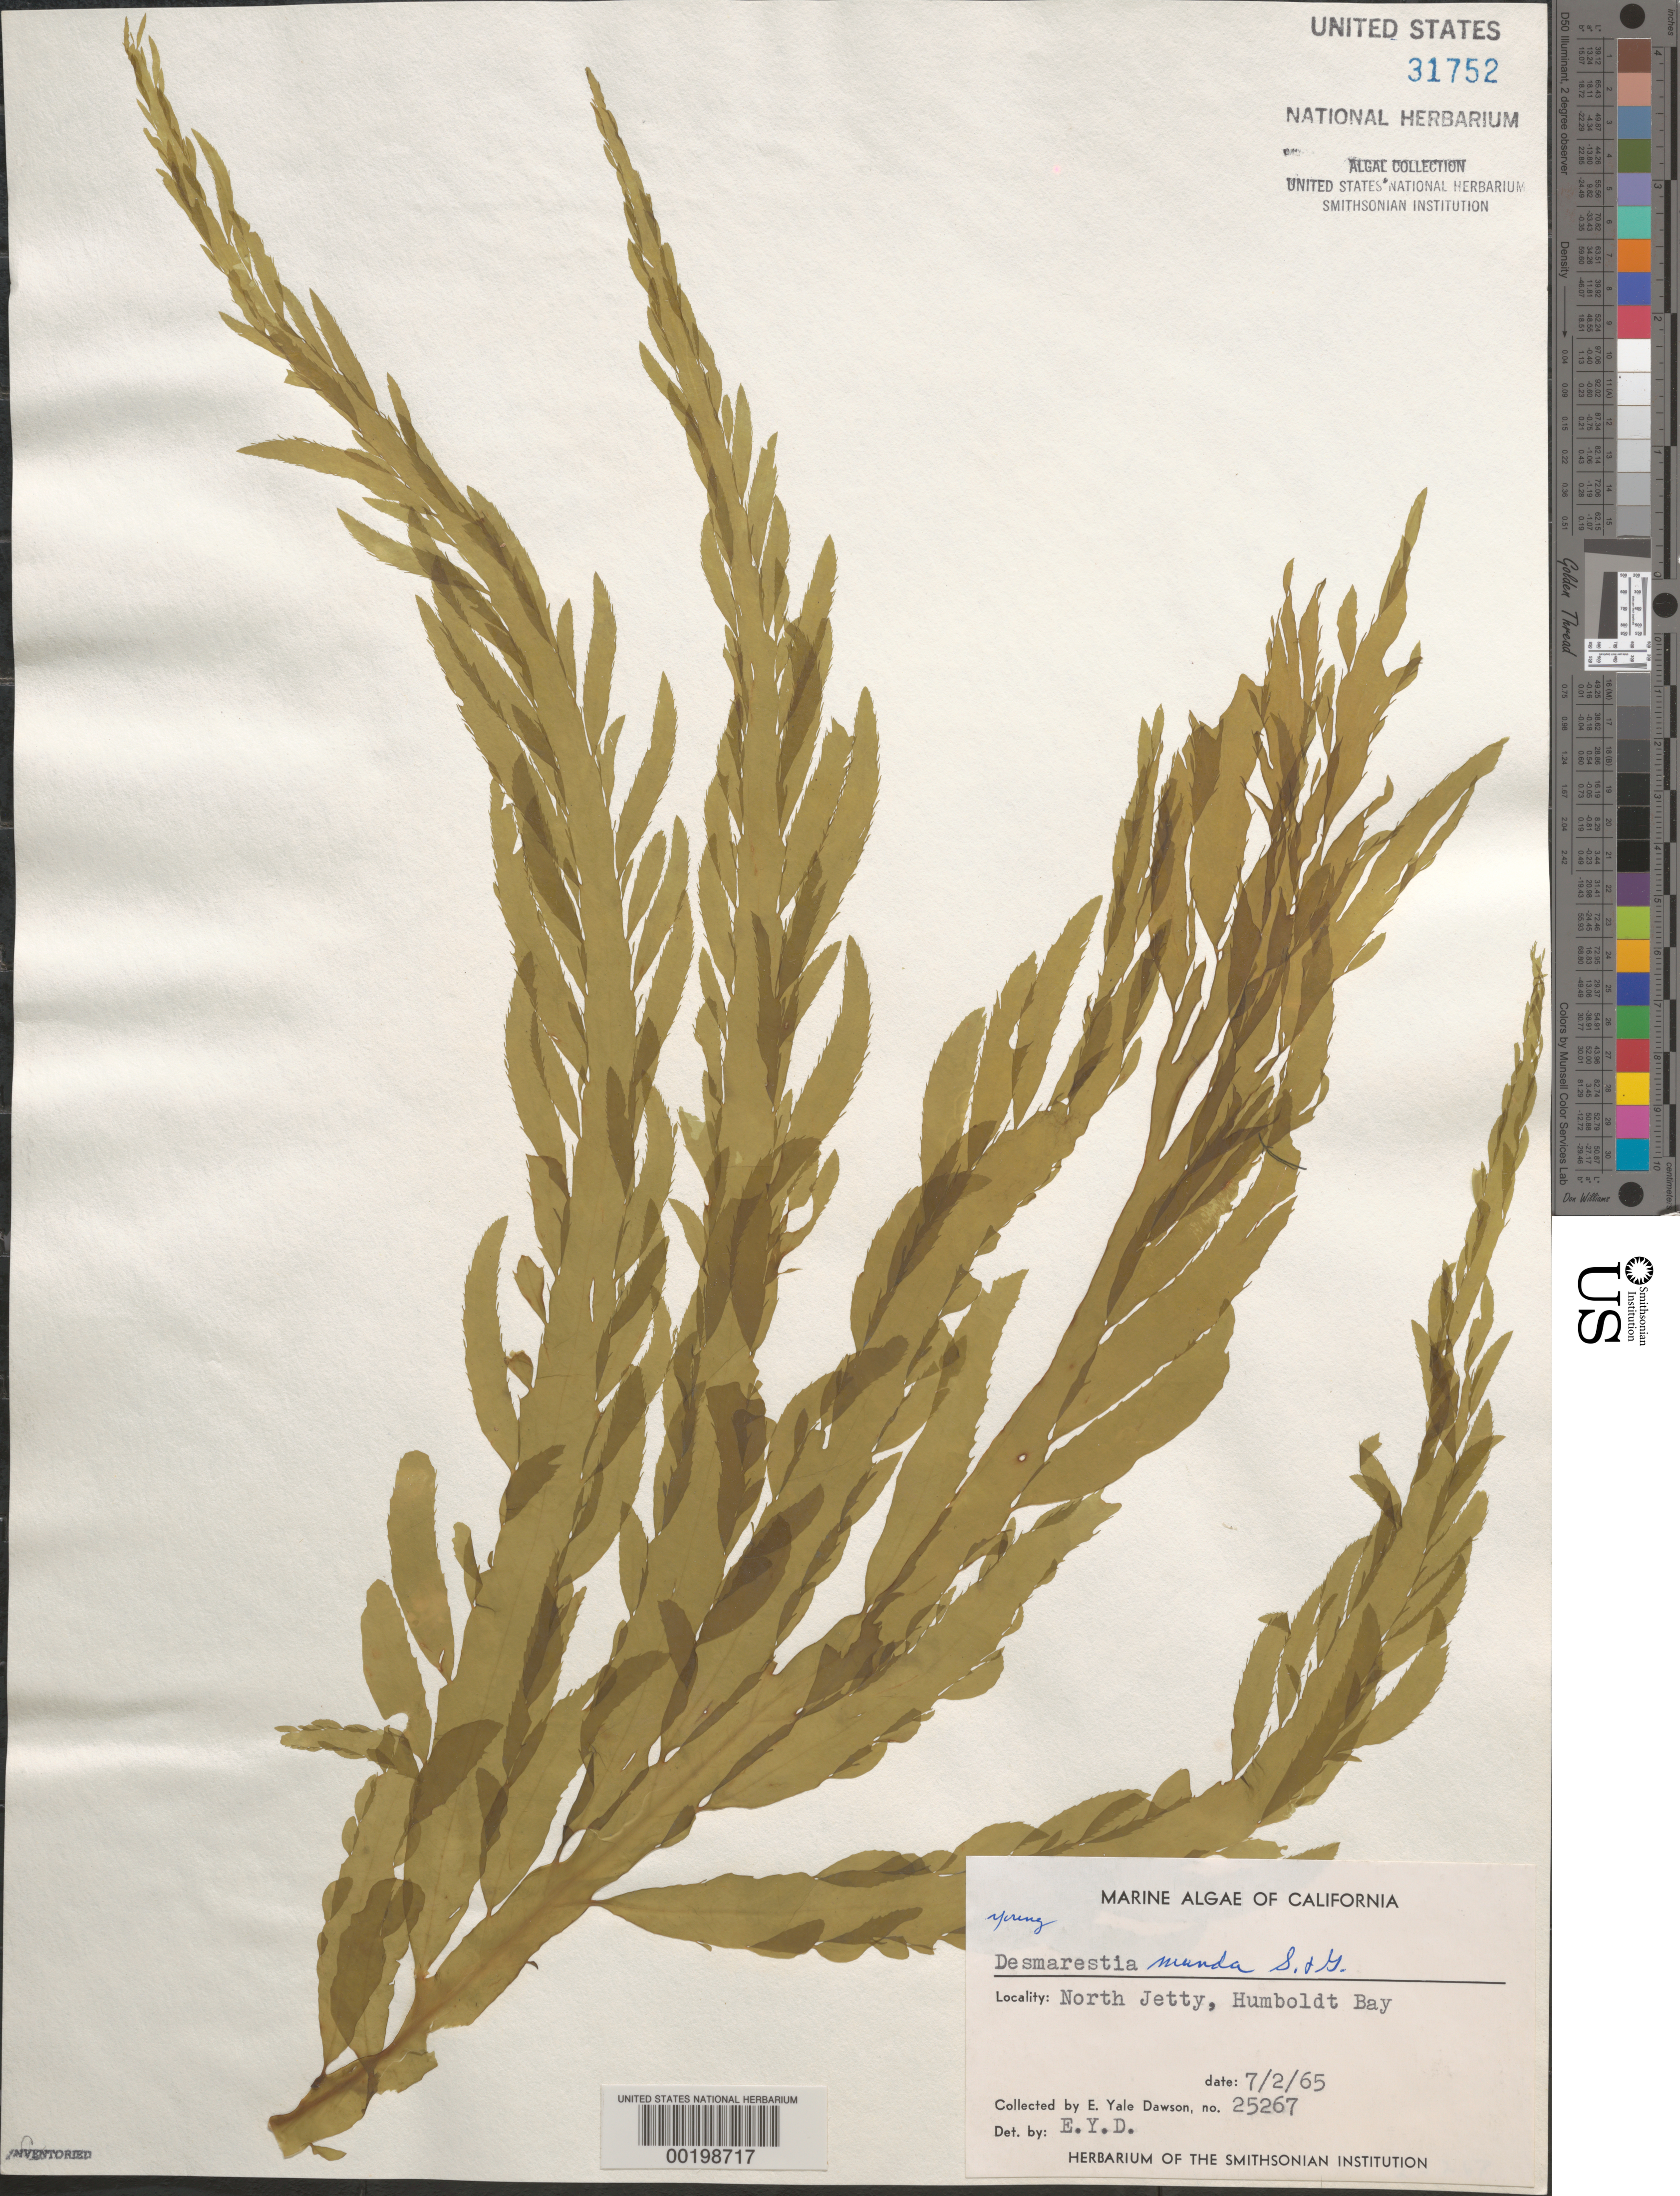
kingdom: Chromista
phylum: Ochrophyta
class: Phaeophyceae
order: Desmarestiales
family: Desmarestiaceae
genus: Desmarestia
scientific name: Desmarestia munda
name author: Setch. & N.L. Gardner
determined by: Dawson, E. Y.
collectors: E. Y. Dawson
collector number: EYD 25267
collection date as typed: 02 Jul 1965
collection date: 1965-07-02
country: United States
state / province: California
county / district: Humboldt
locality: Humboldt Bay, North Jetty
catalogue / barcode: US 31752